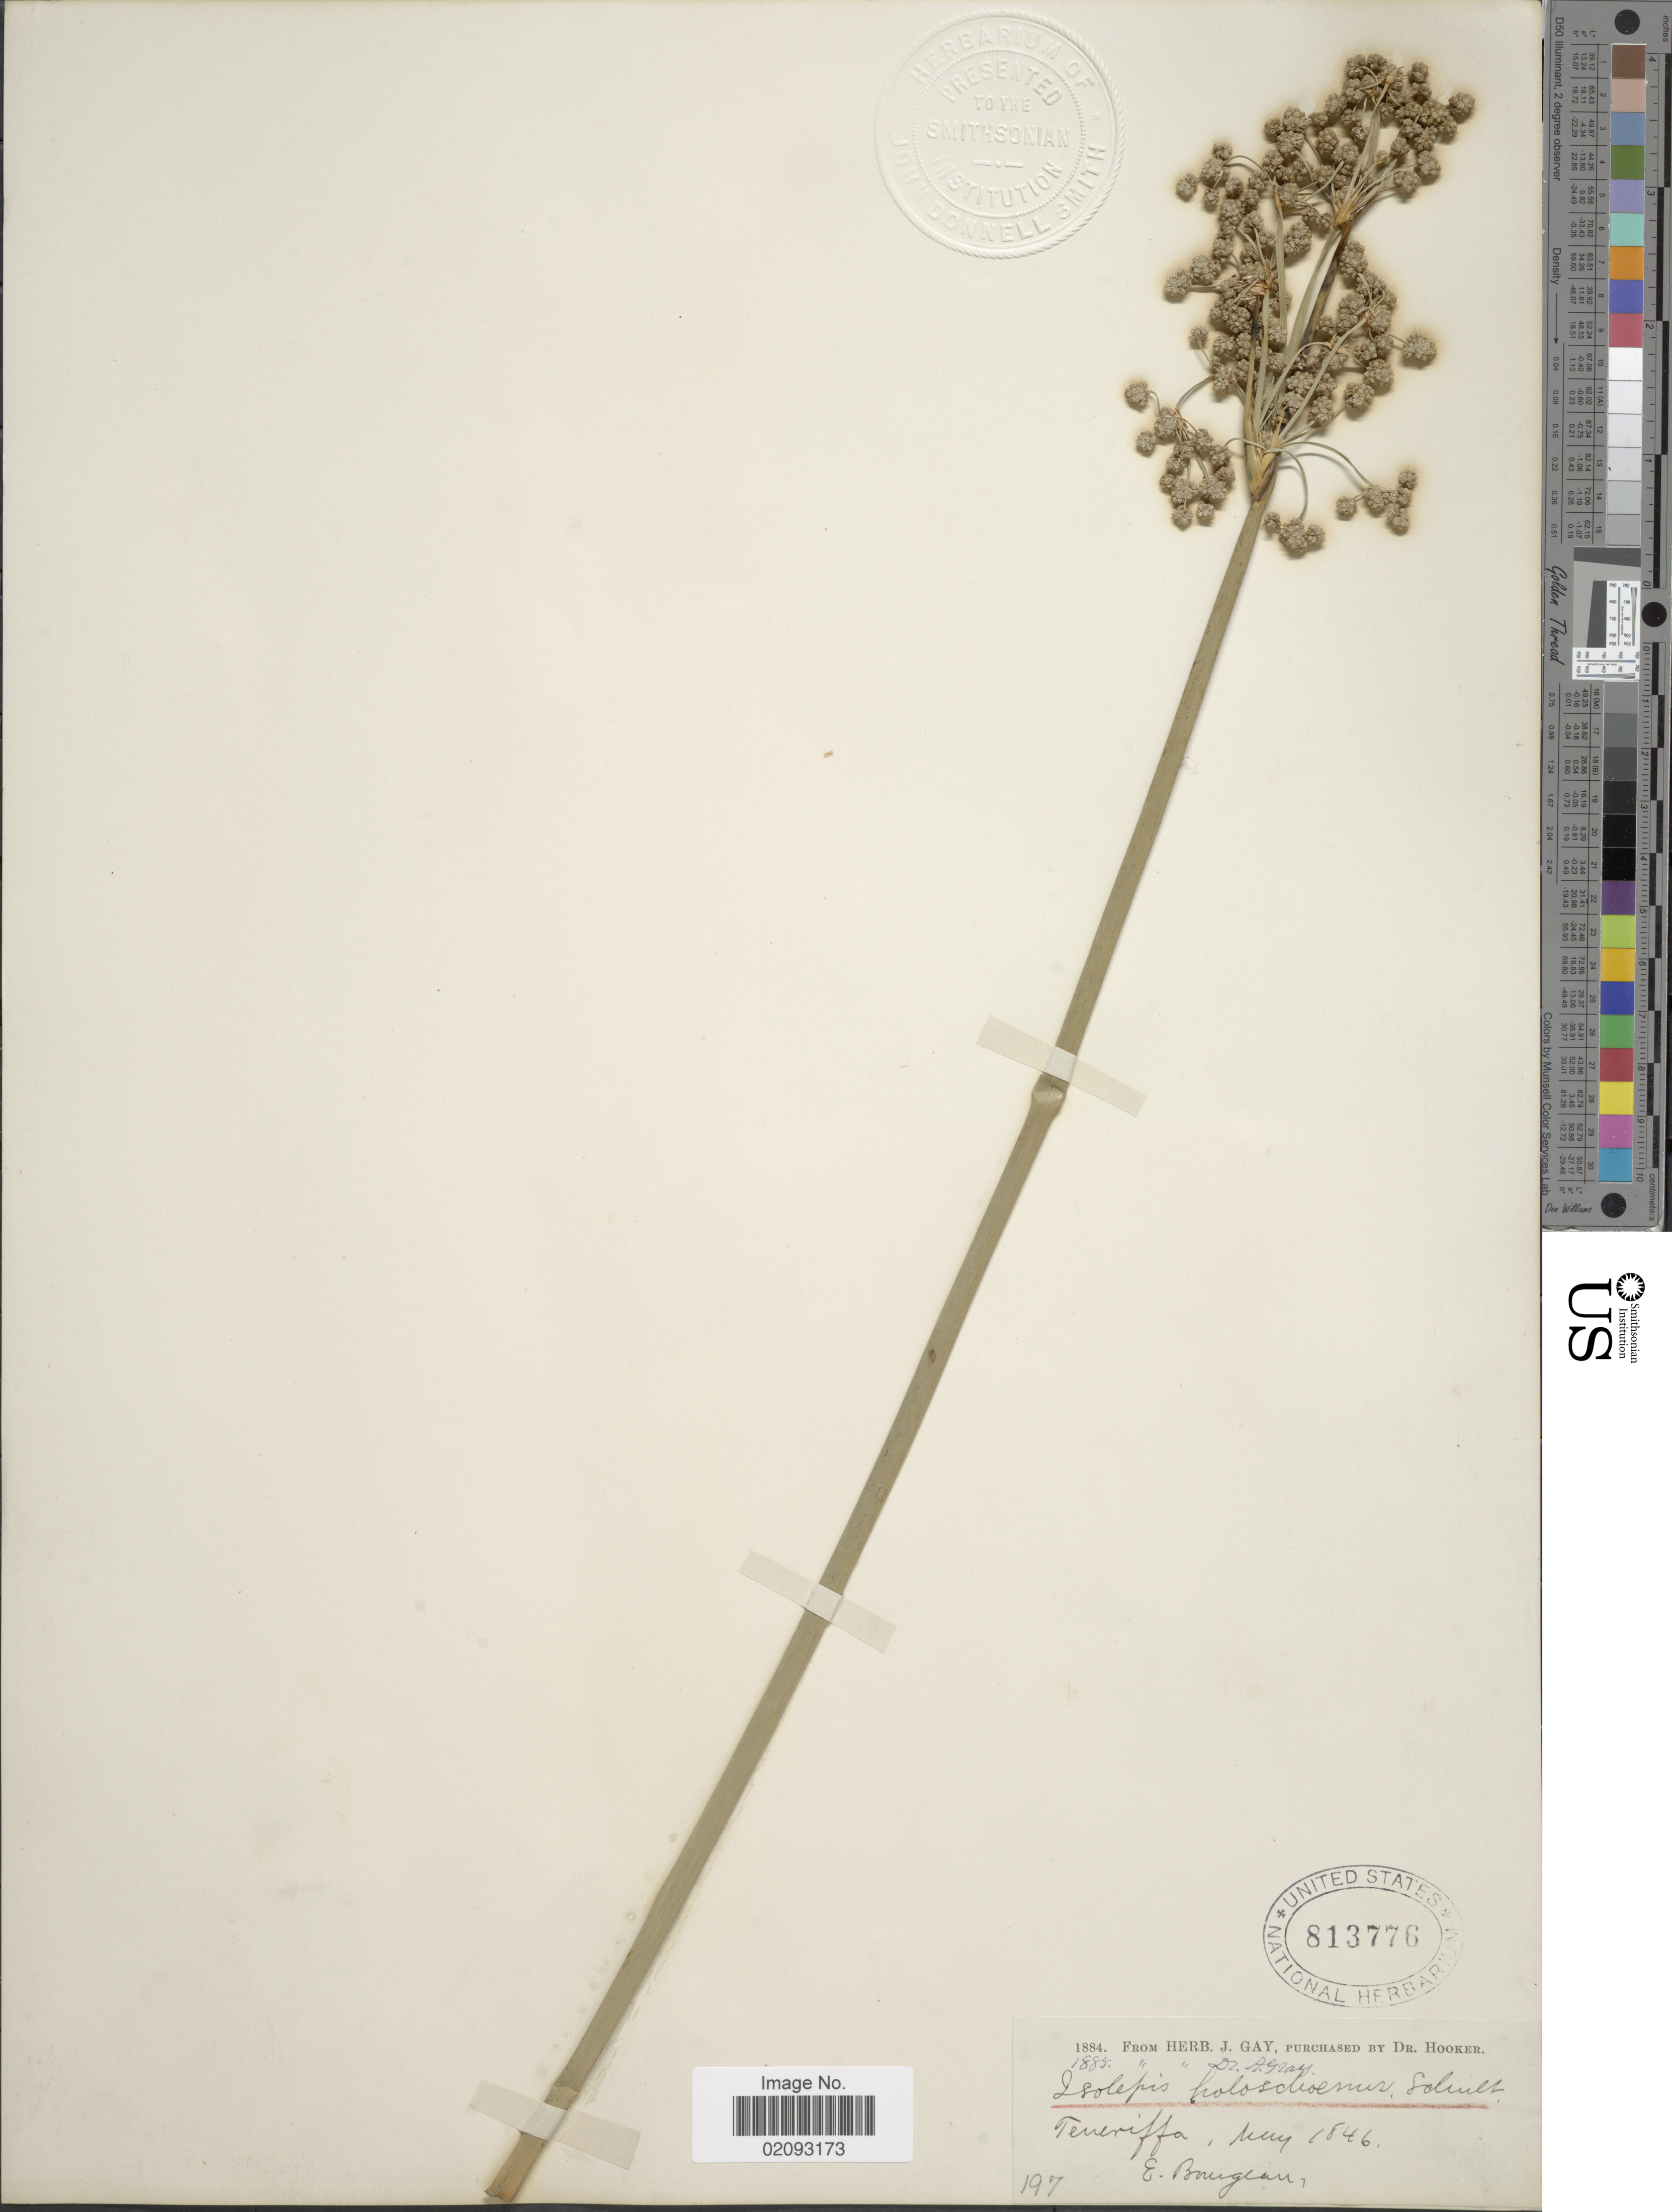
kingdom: Plantae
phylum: Tracheophyta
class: Liliopsida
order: Poales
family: Cyperaceae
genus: Scirpoides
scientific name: Scirpoides globifera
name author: (L. f.) Soják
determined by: Strong, M. T., (US), Smithsonian Institution - National Museum of Natural History (UNITED STATES)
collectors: E. Bourgeau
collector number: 197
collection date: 1846-05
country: Spain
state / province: Canarias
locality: Teneriffa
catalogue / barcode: US 813776